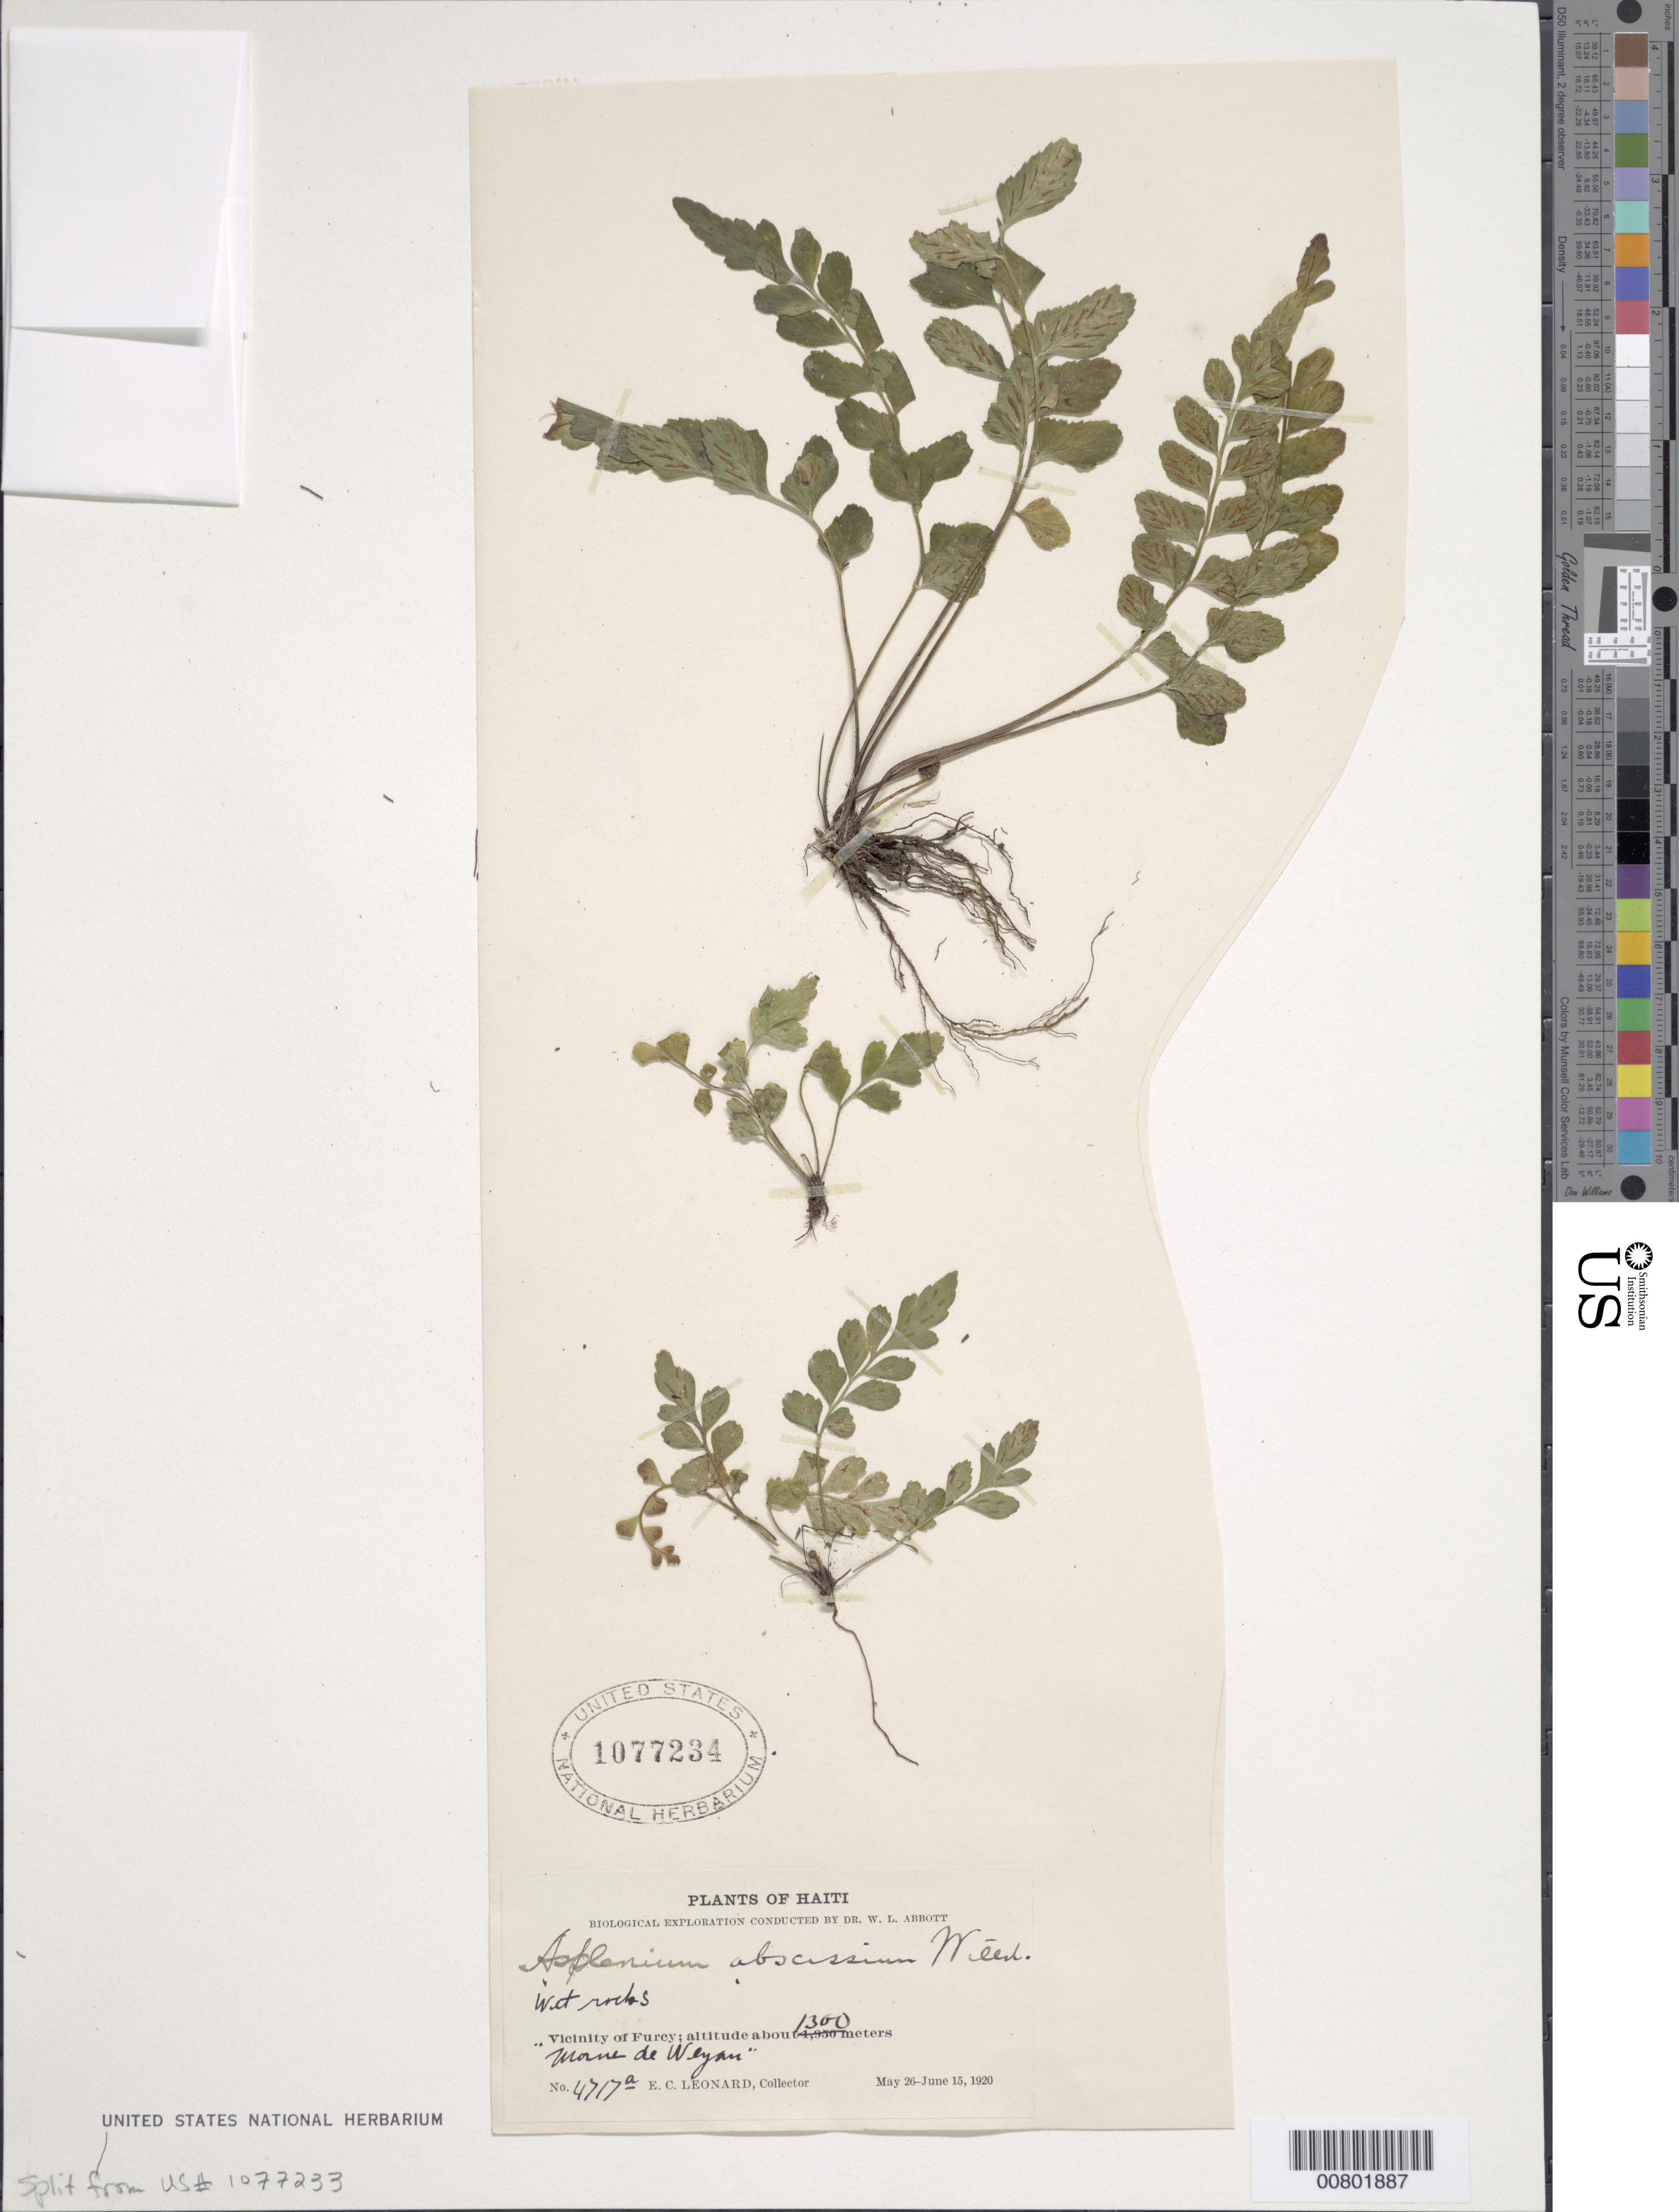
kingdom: Plantae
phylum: Tracheophyta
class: Polypodiopsida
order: Polypodiales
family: Aspleniaceae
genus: Asplenium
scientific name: Asplenium abscissum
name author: Willd.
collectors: E. C. Leonard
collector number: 4717a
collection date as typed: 26 May 1920 to 15 Jun 1920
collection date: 1920-05-26/1920-06-15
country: Haiti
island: Hispaniola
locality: Furcy vicinity, Morne de Wegan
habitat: Wet rocks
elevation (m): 1300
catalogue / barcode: US 1077234